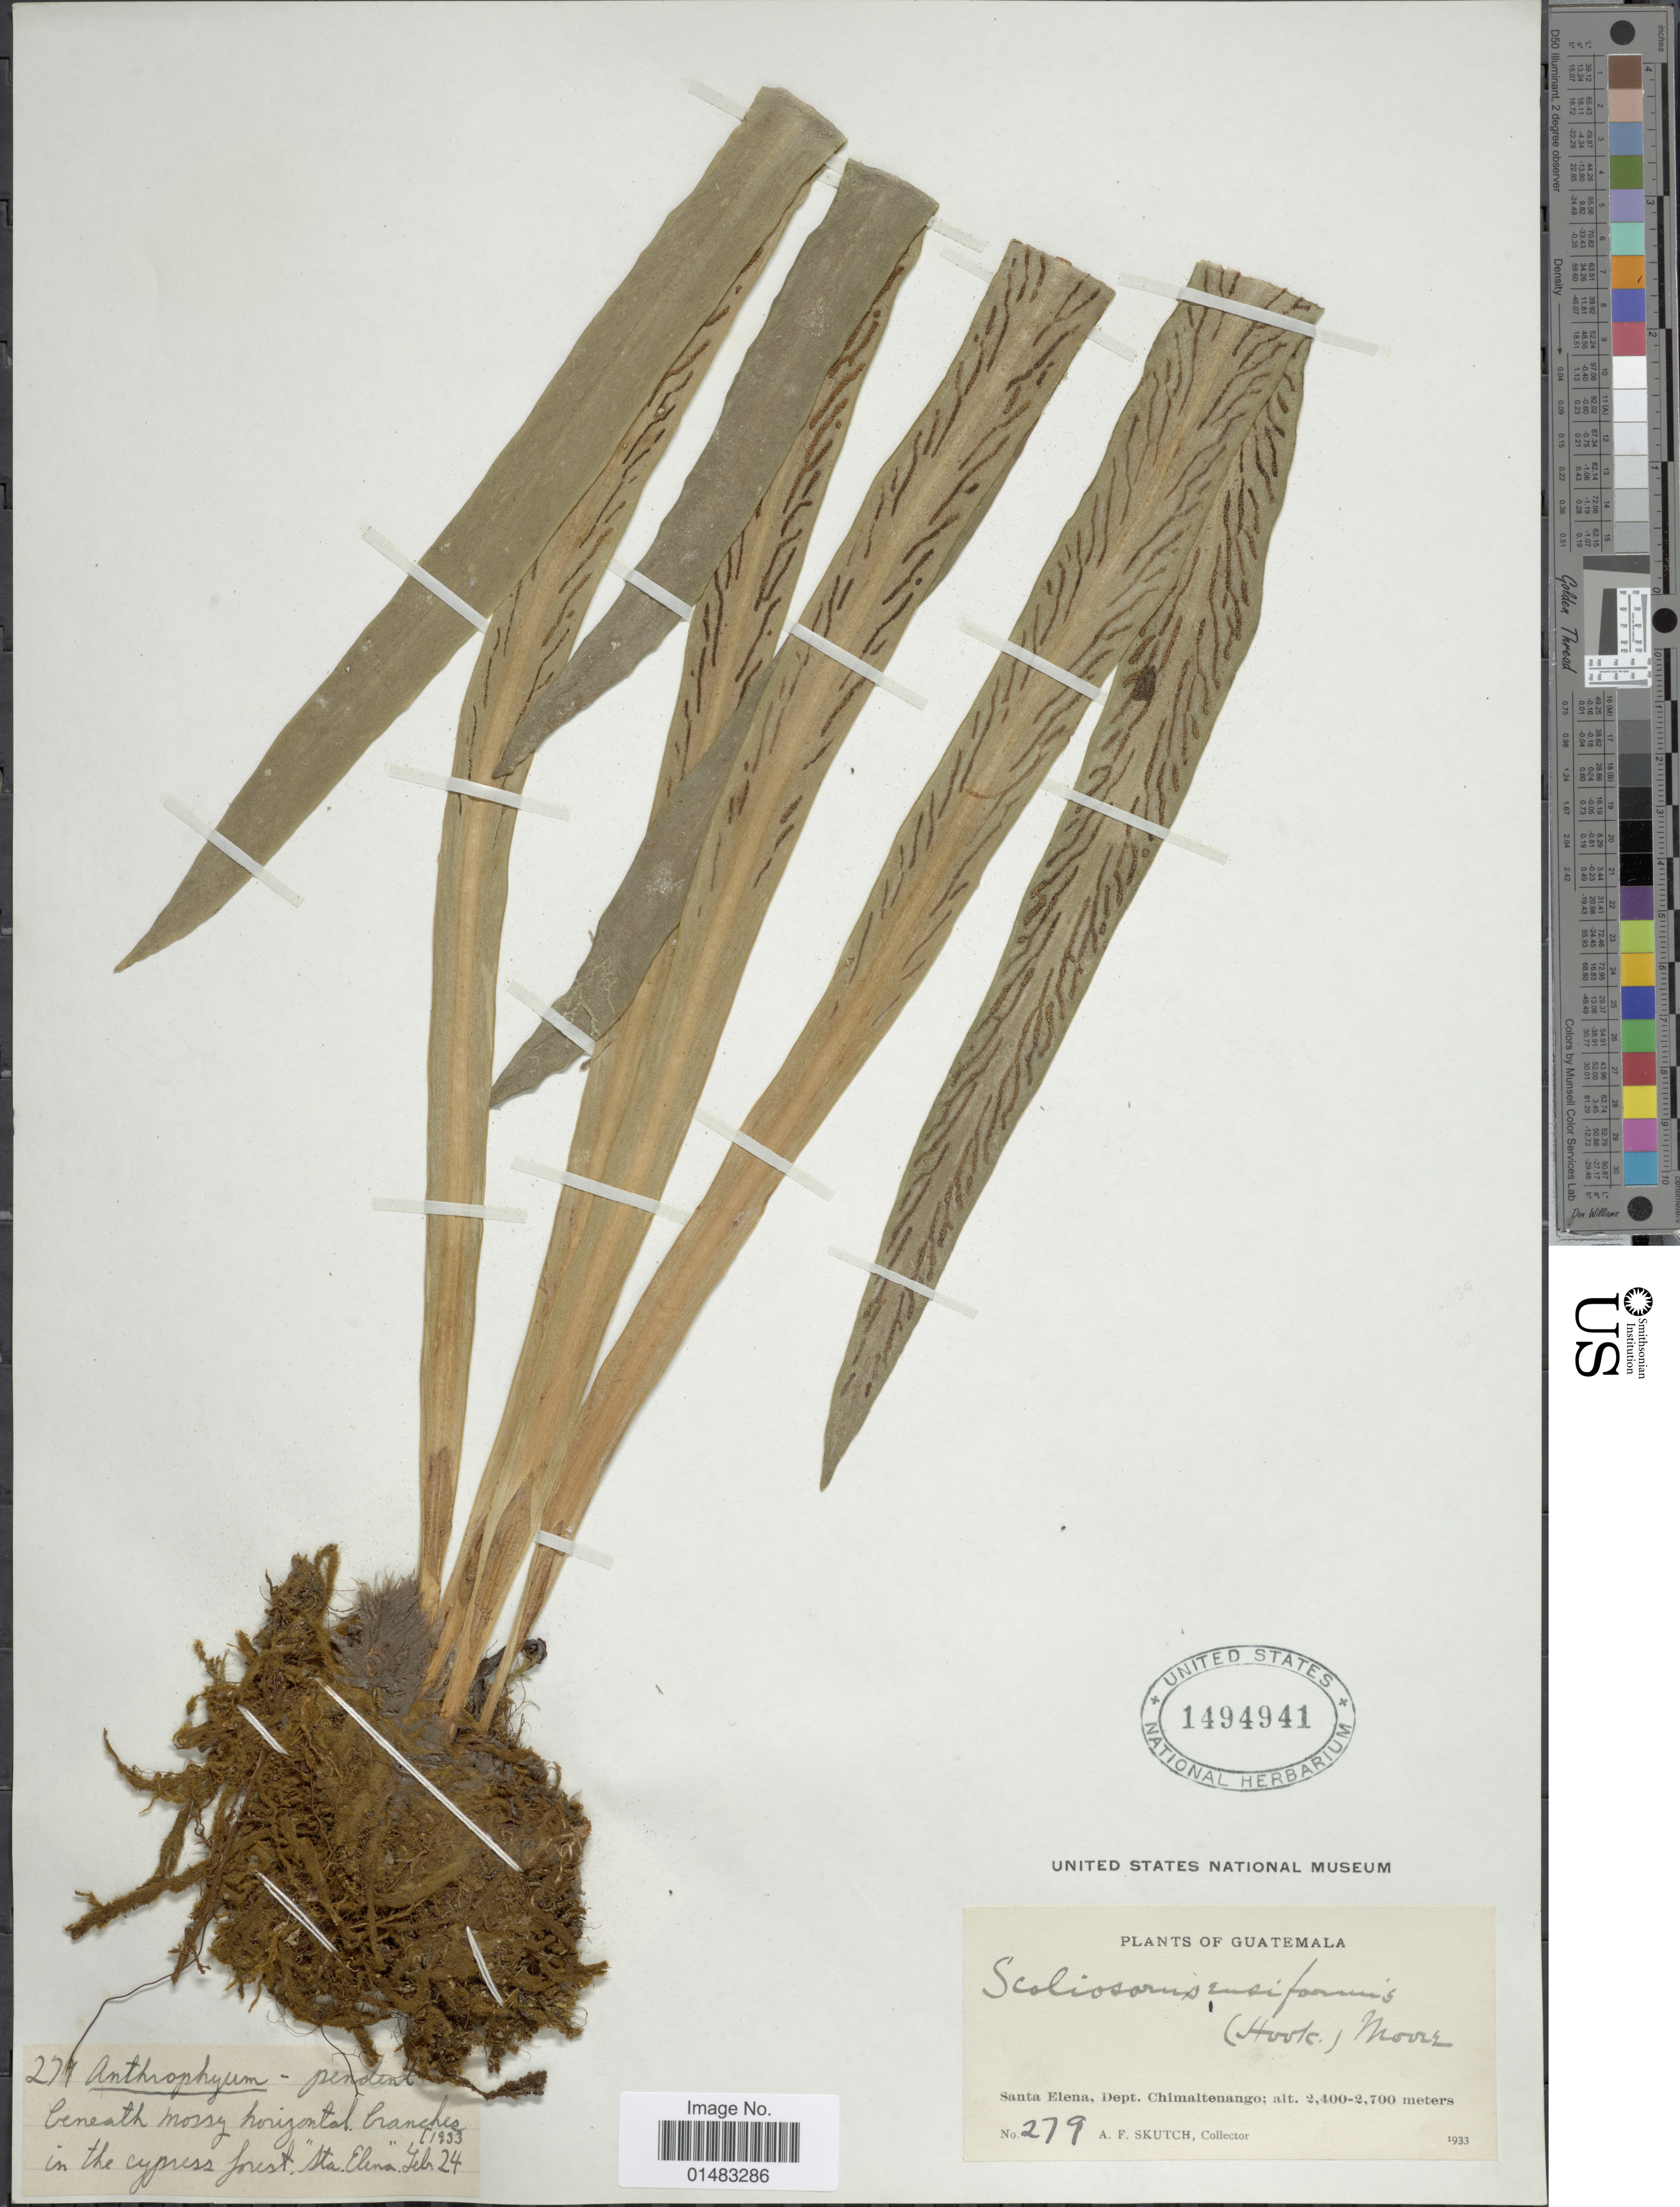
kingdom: Plantae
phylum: Tracheophyta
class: Polypodiopsida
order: Polypodiales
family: Pteridaceae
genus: Scoliosorus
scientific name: Scoliosorus ensiformis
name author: (Hook.) T. Moore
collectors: A. F. Skutch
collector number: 279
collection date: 1933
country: Guatemala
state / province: Chimaltenango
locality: Plants of Guatemala, Santa Elena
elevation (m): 2400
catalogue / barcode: US 1494941